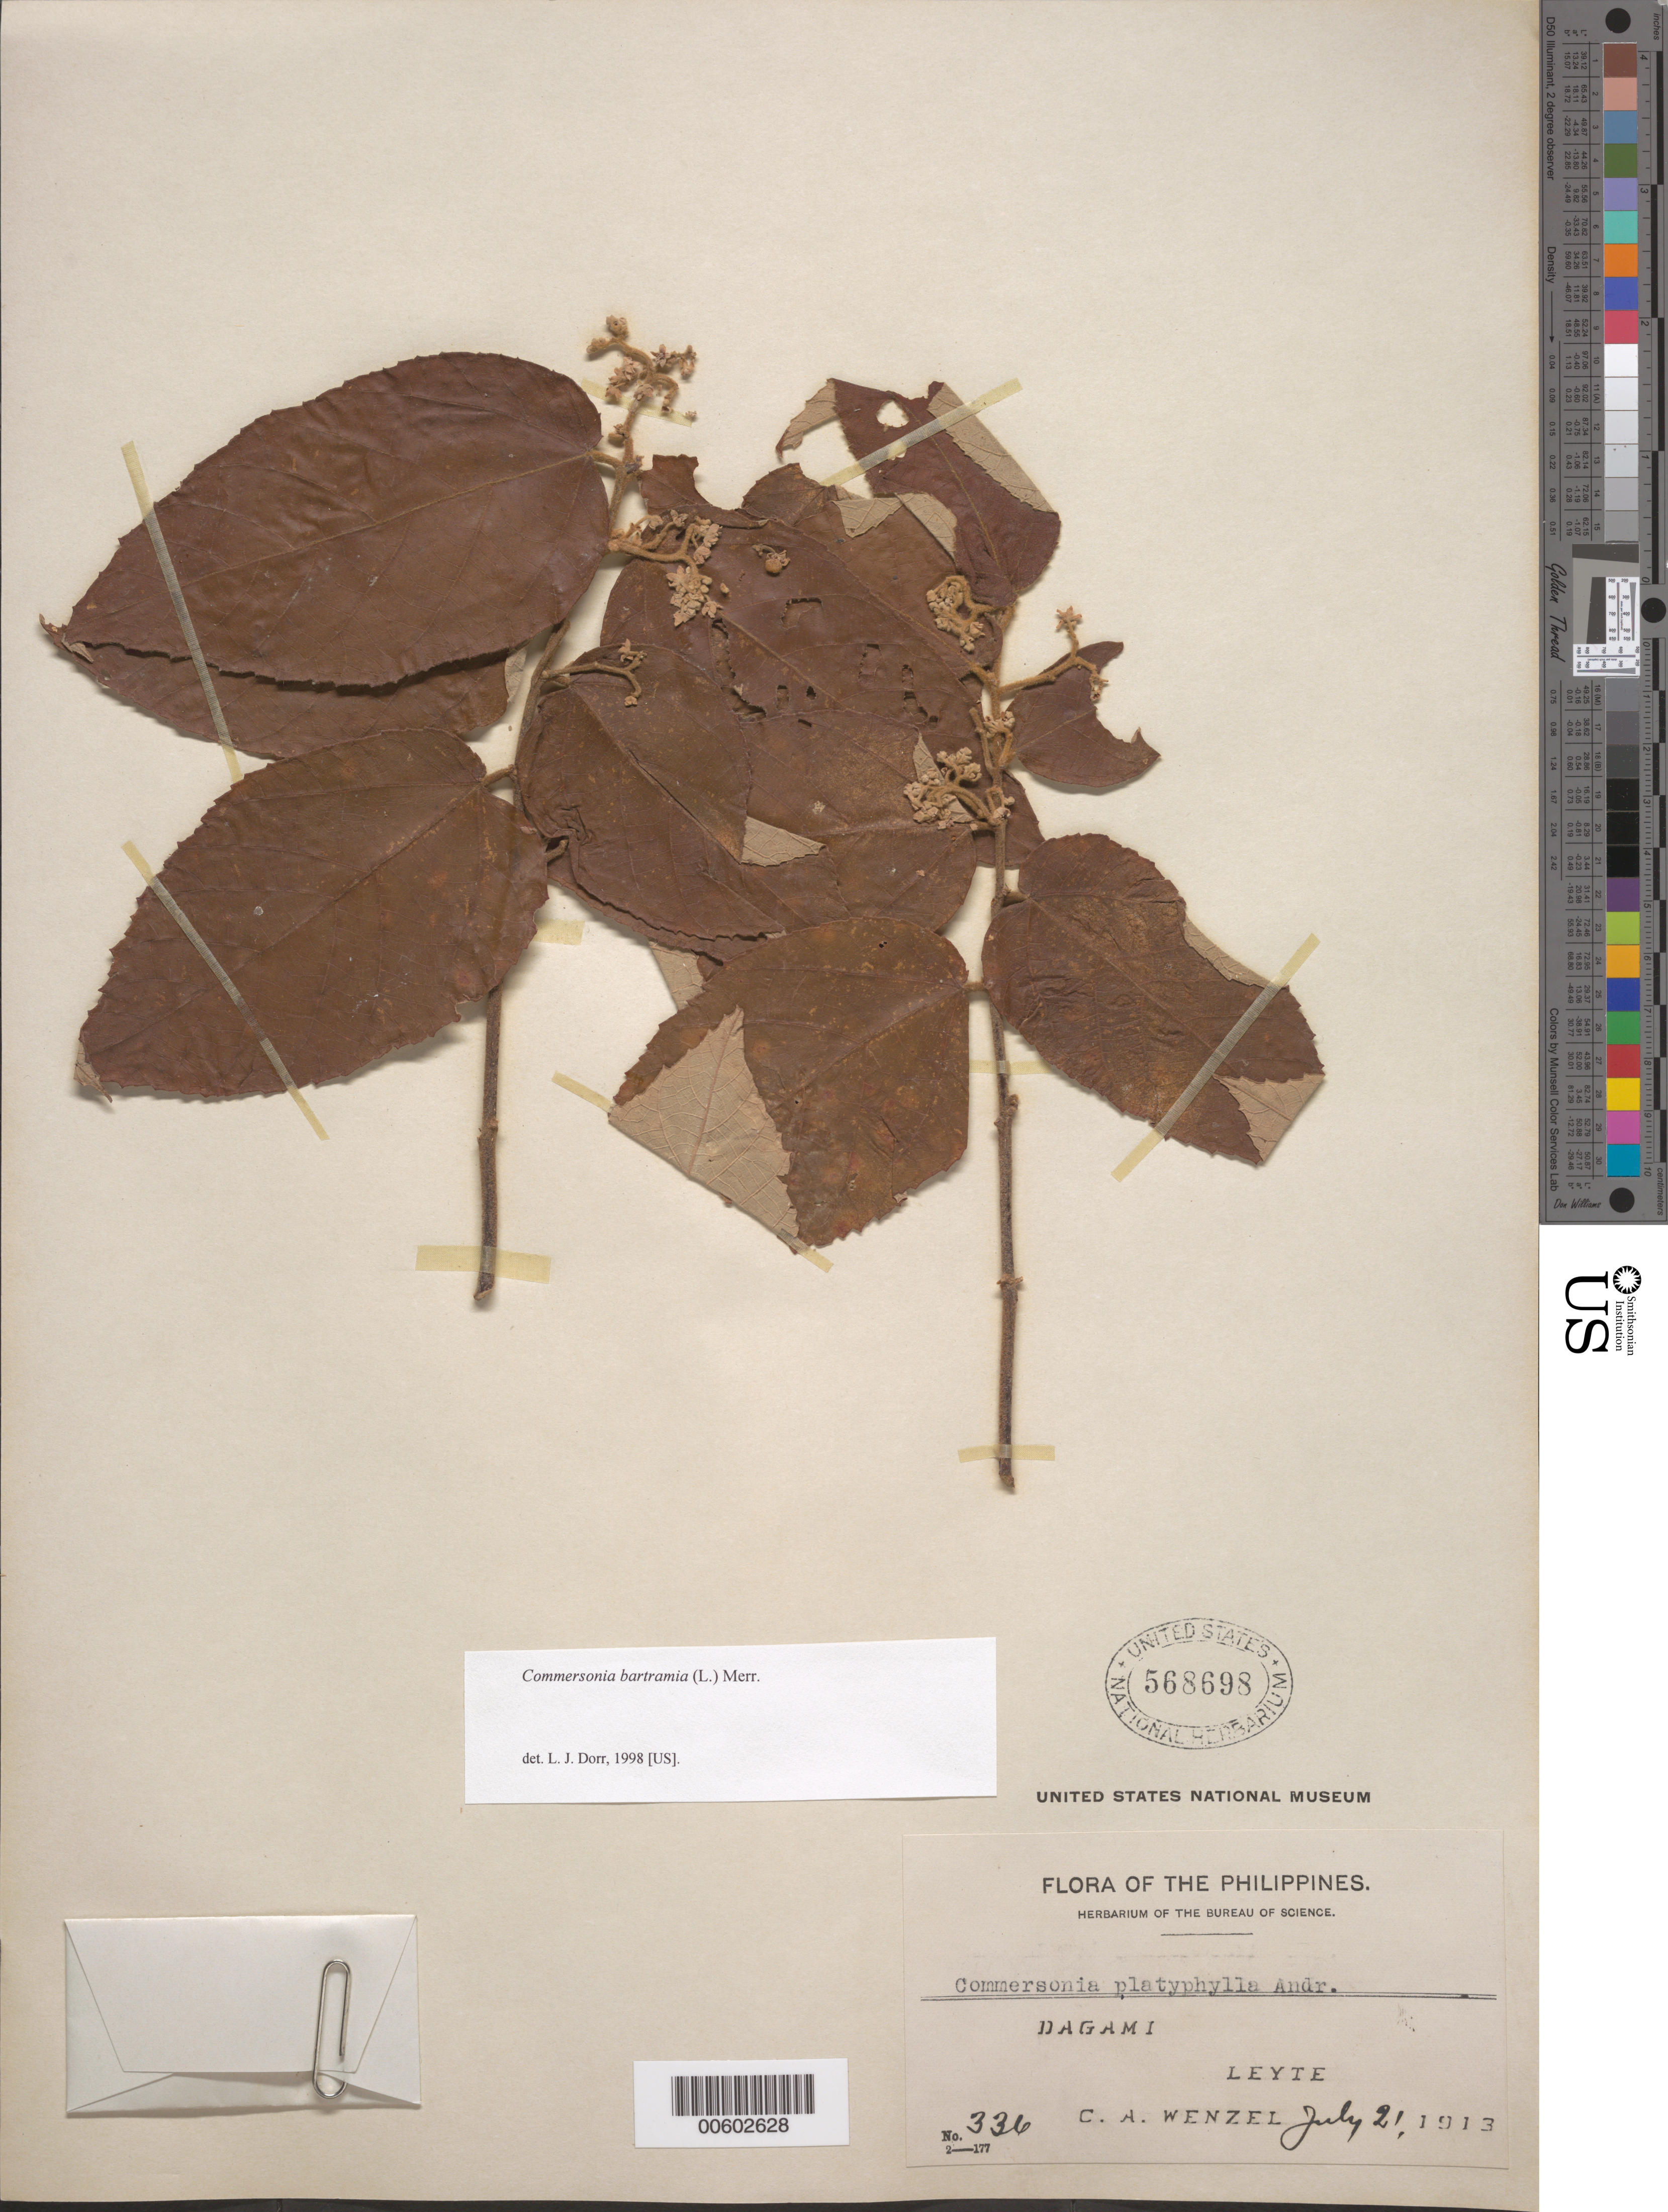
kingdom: Plantae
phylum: Tracheophyta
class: Magnoliopsida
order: Malvales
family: Malvaceae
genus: Commersonia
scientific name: Commersonia bartramia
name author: (L.) Merr.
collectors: C. Wenzel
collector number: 336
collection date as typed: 21 Jul 1913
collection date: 1913-07-21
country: Philippines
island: Leyte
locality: Dagami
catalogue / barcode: US 568698